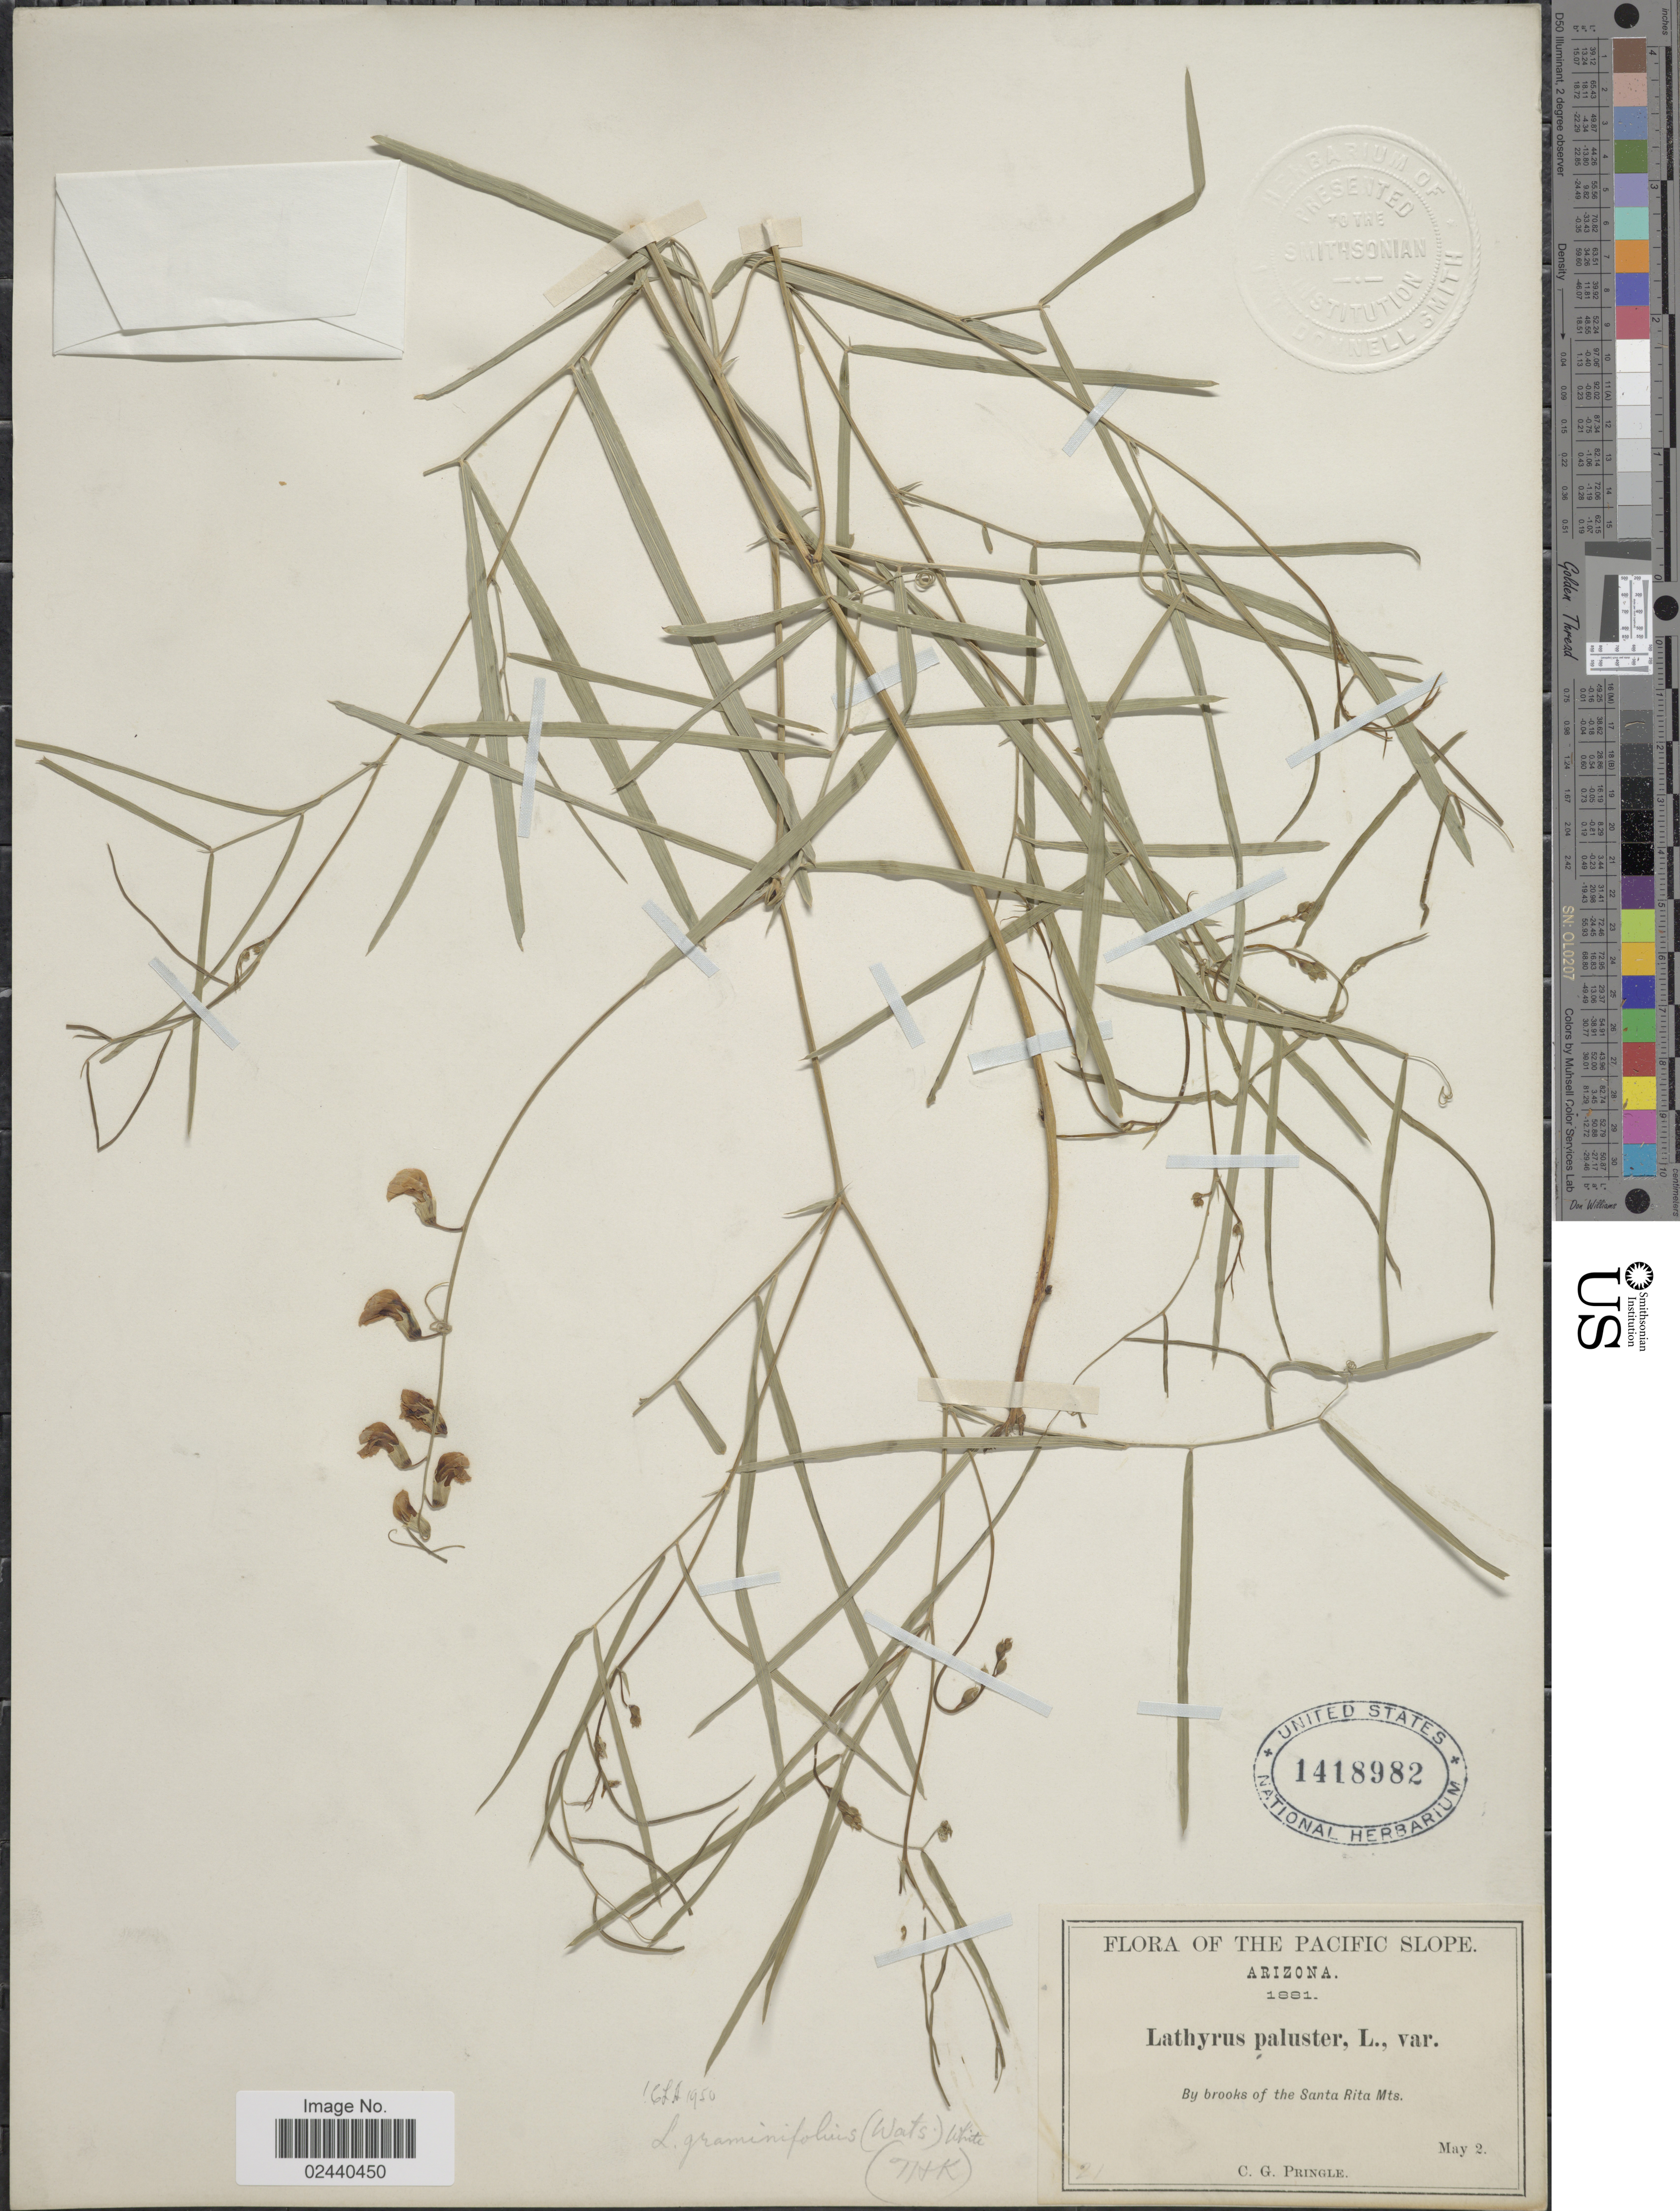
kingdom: Plantae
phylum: Tracheophyta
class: Magnoliopsida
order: Fabales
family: Fabaceae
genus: Lathyrus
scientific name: Lathyrus graminifolius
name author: (S. Watson) T.G. White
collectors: C. G. Pringle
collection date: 1881-05-02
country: United States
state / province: Arizona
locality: Pacific Slope. Big brooks of the Santa Rita Mts.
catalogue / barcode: US 1418982